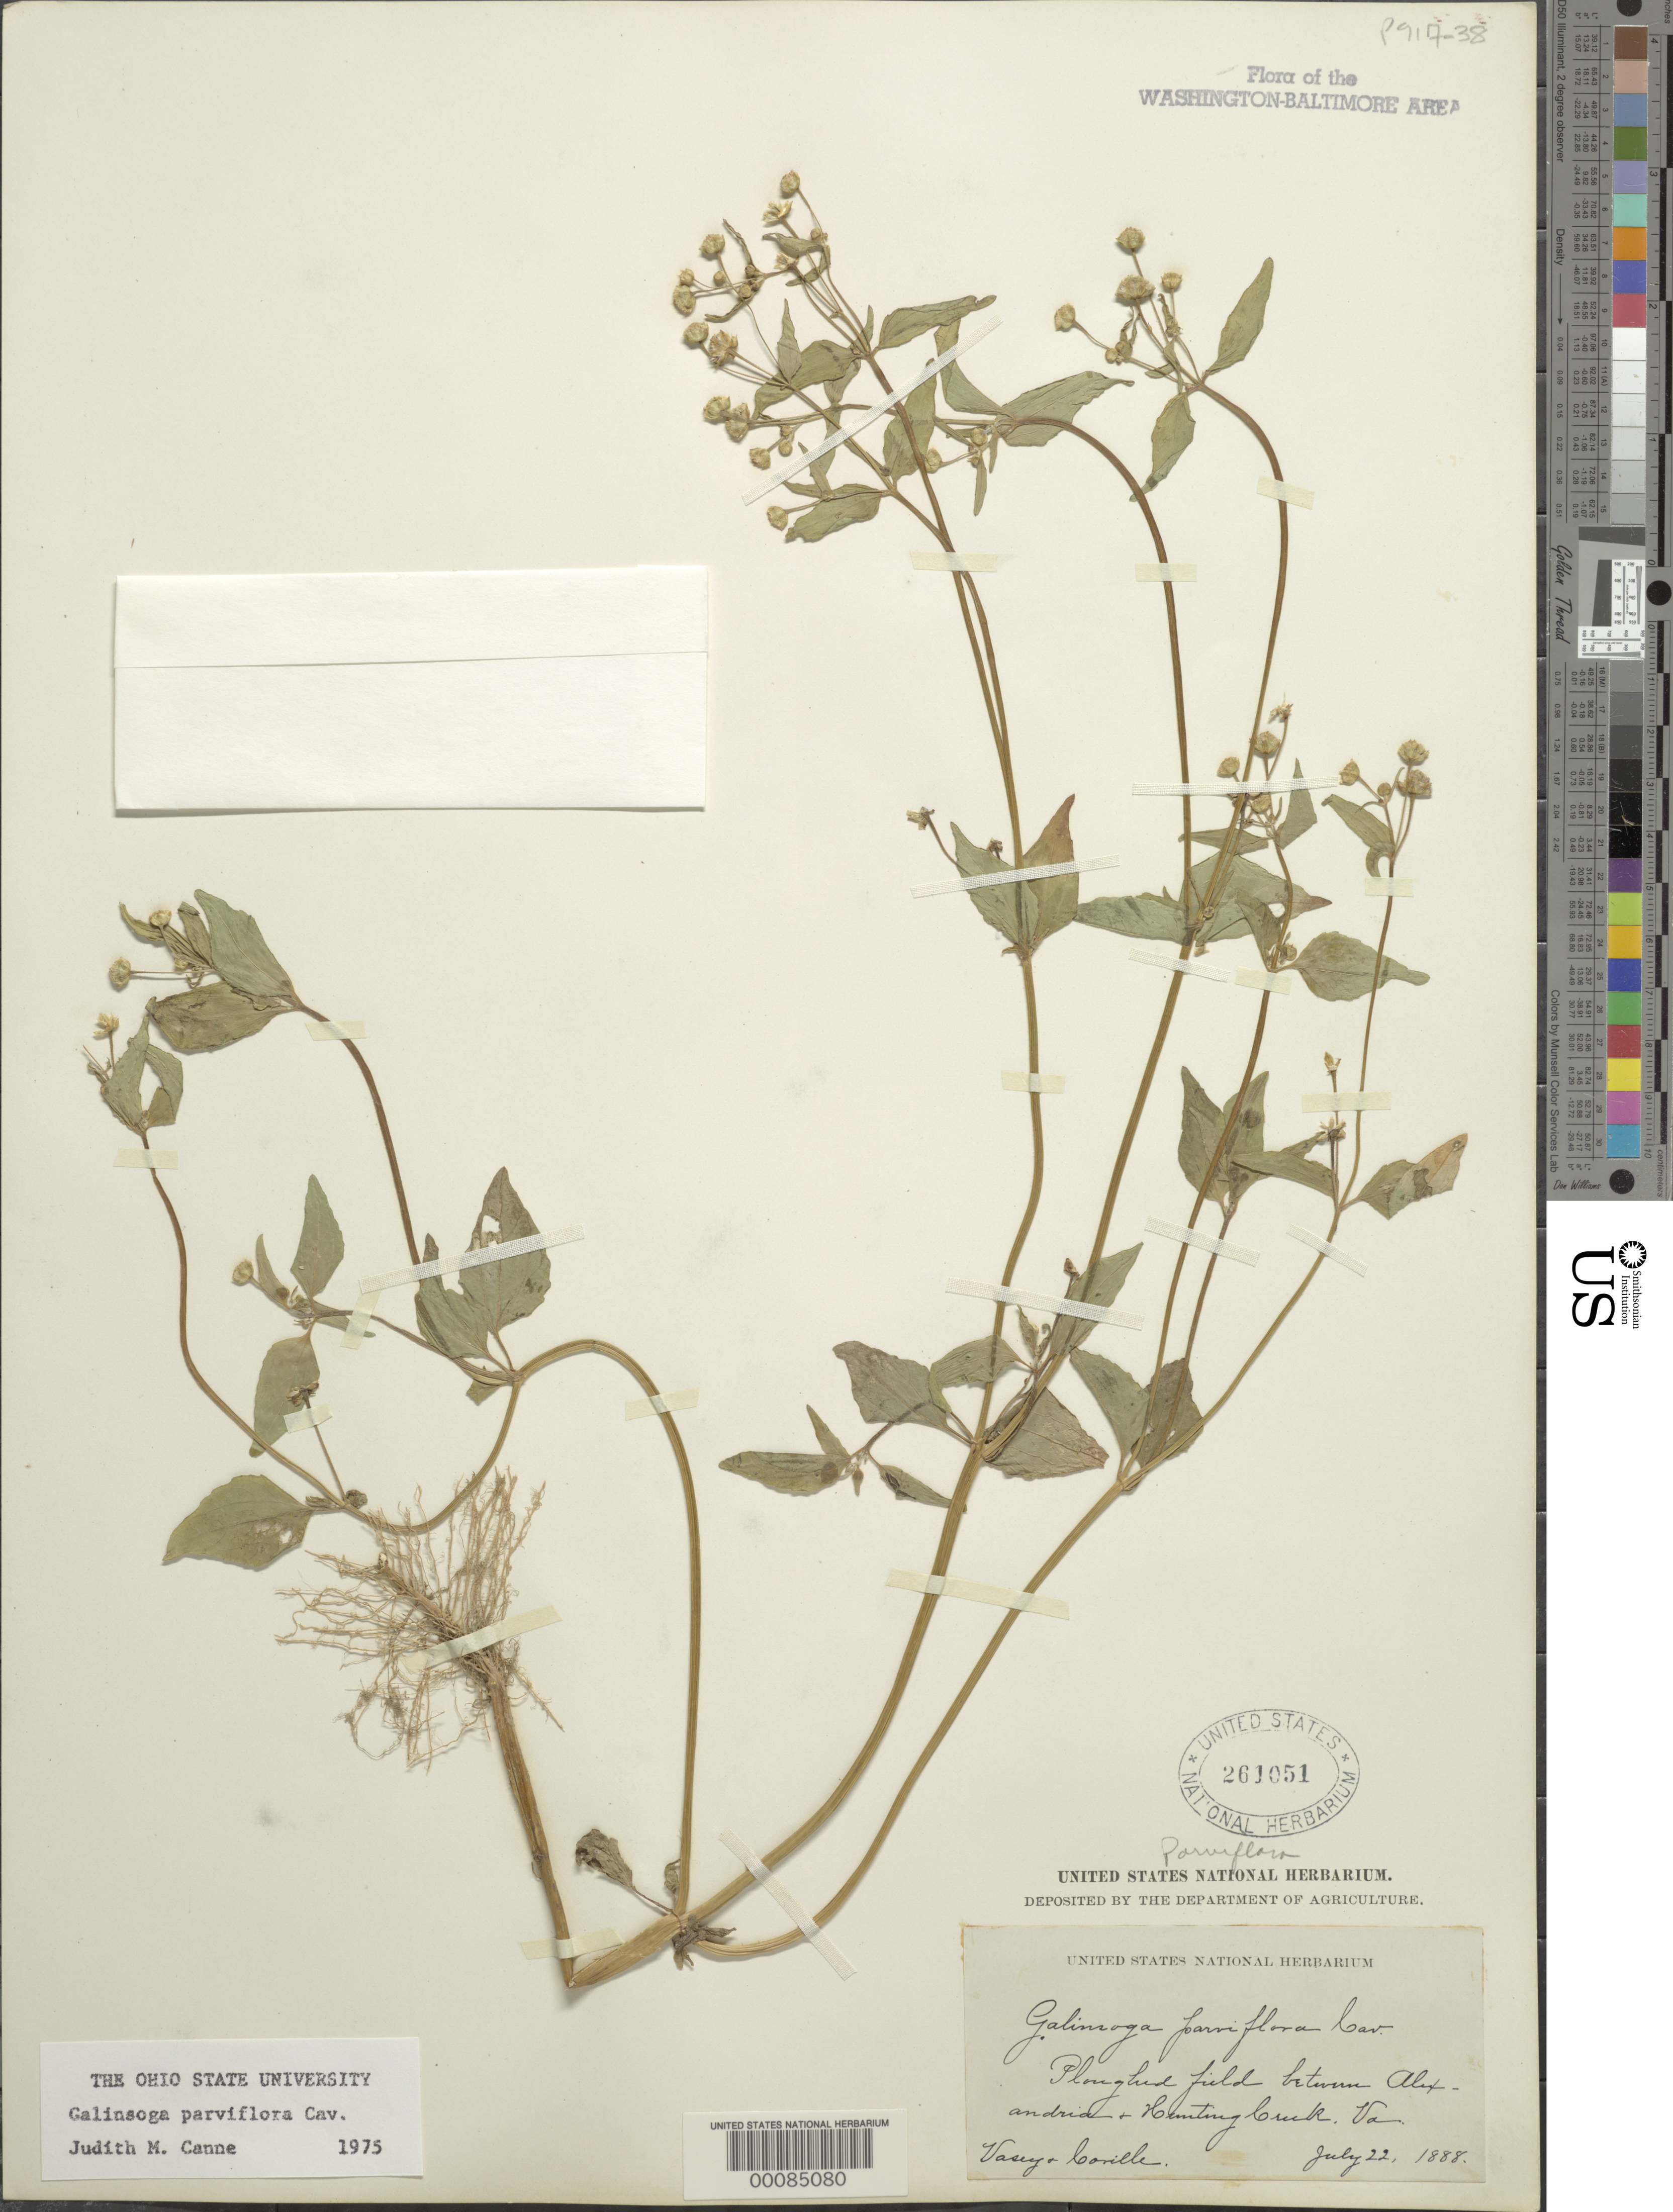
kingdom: Plantae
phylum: Tracheophyta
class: Magnoliopsida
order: Asterales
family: Asteraceae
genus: Galinsoga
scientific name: Galinsoga parviflora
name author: Cav.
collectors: G. Vasey & F. V. Coville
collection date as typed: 22 Jul 1888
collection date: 1888-07-22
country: United States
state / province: Virginia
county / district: Fairfax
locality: between Alexandria and Hunting Creek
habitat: Ploughed field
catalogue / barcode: US 261051